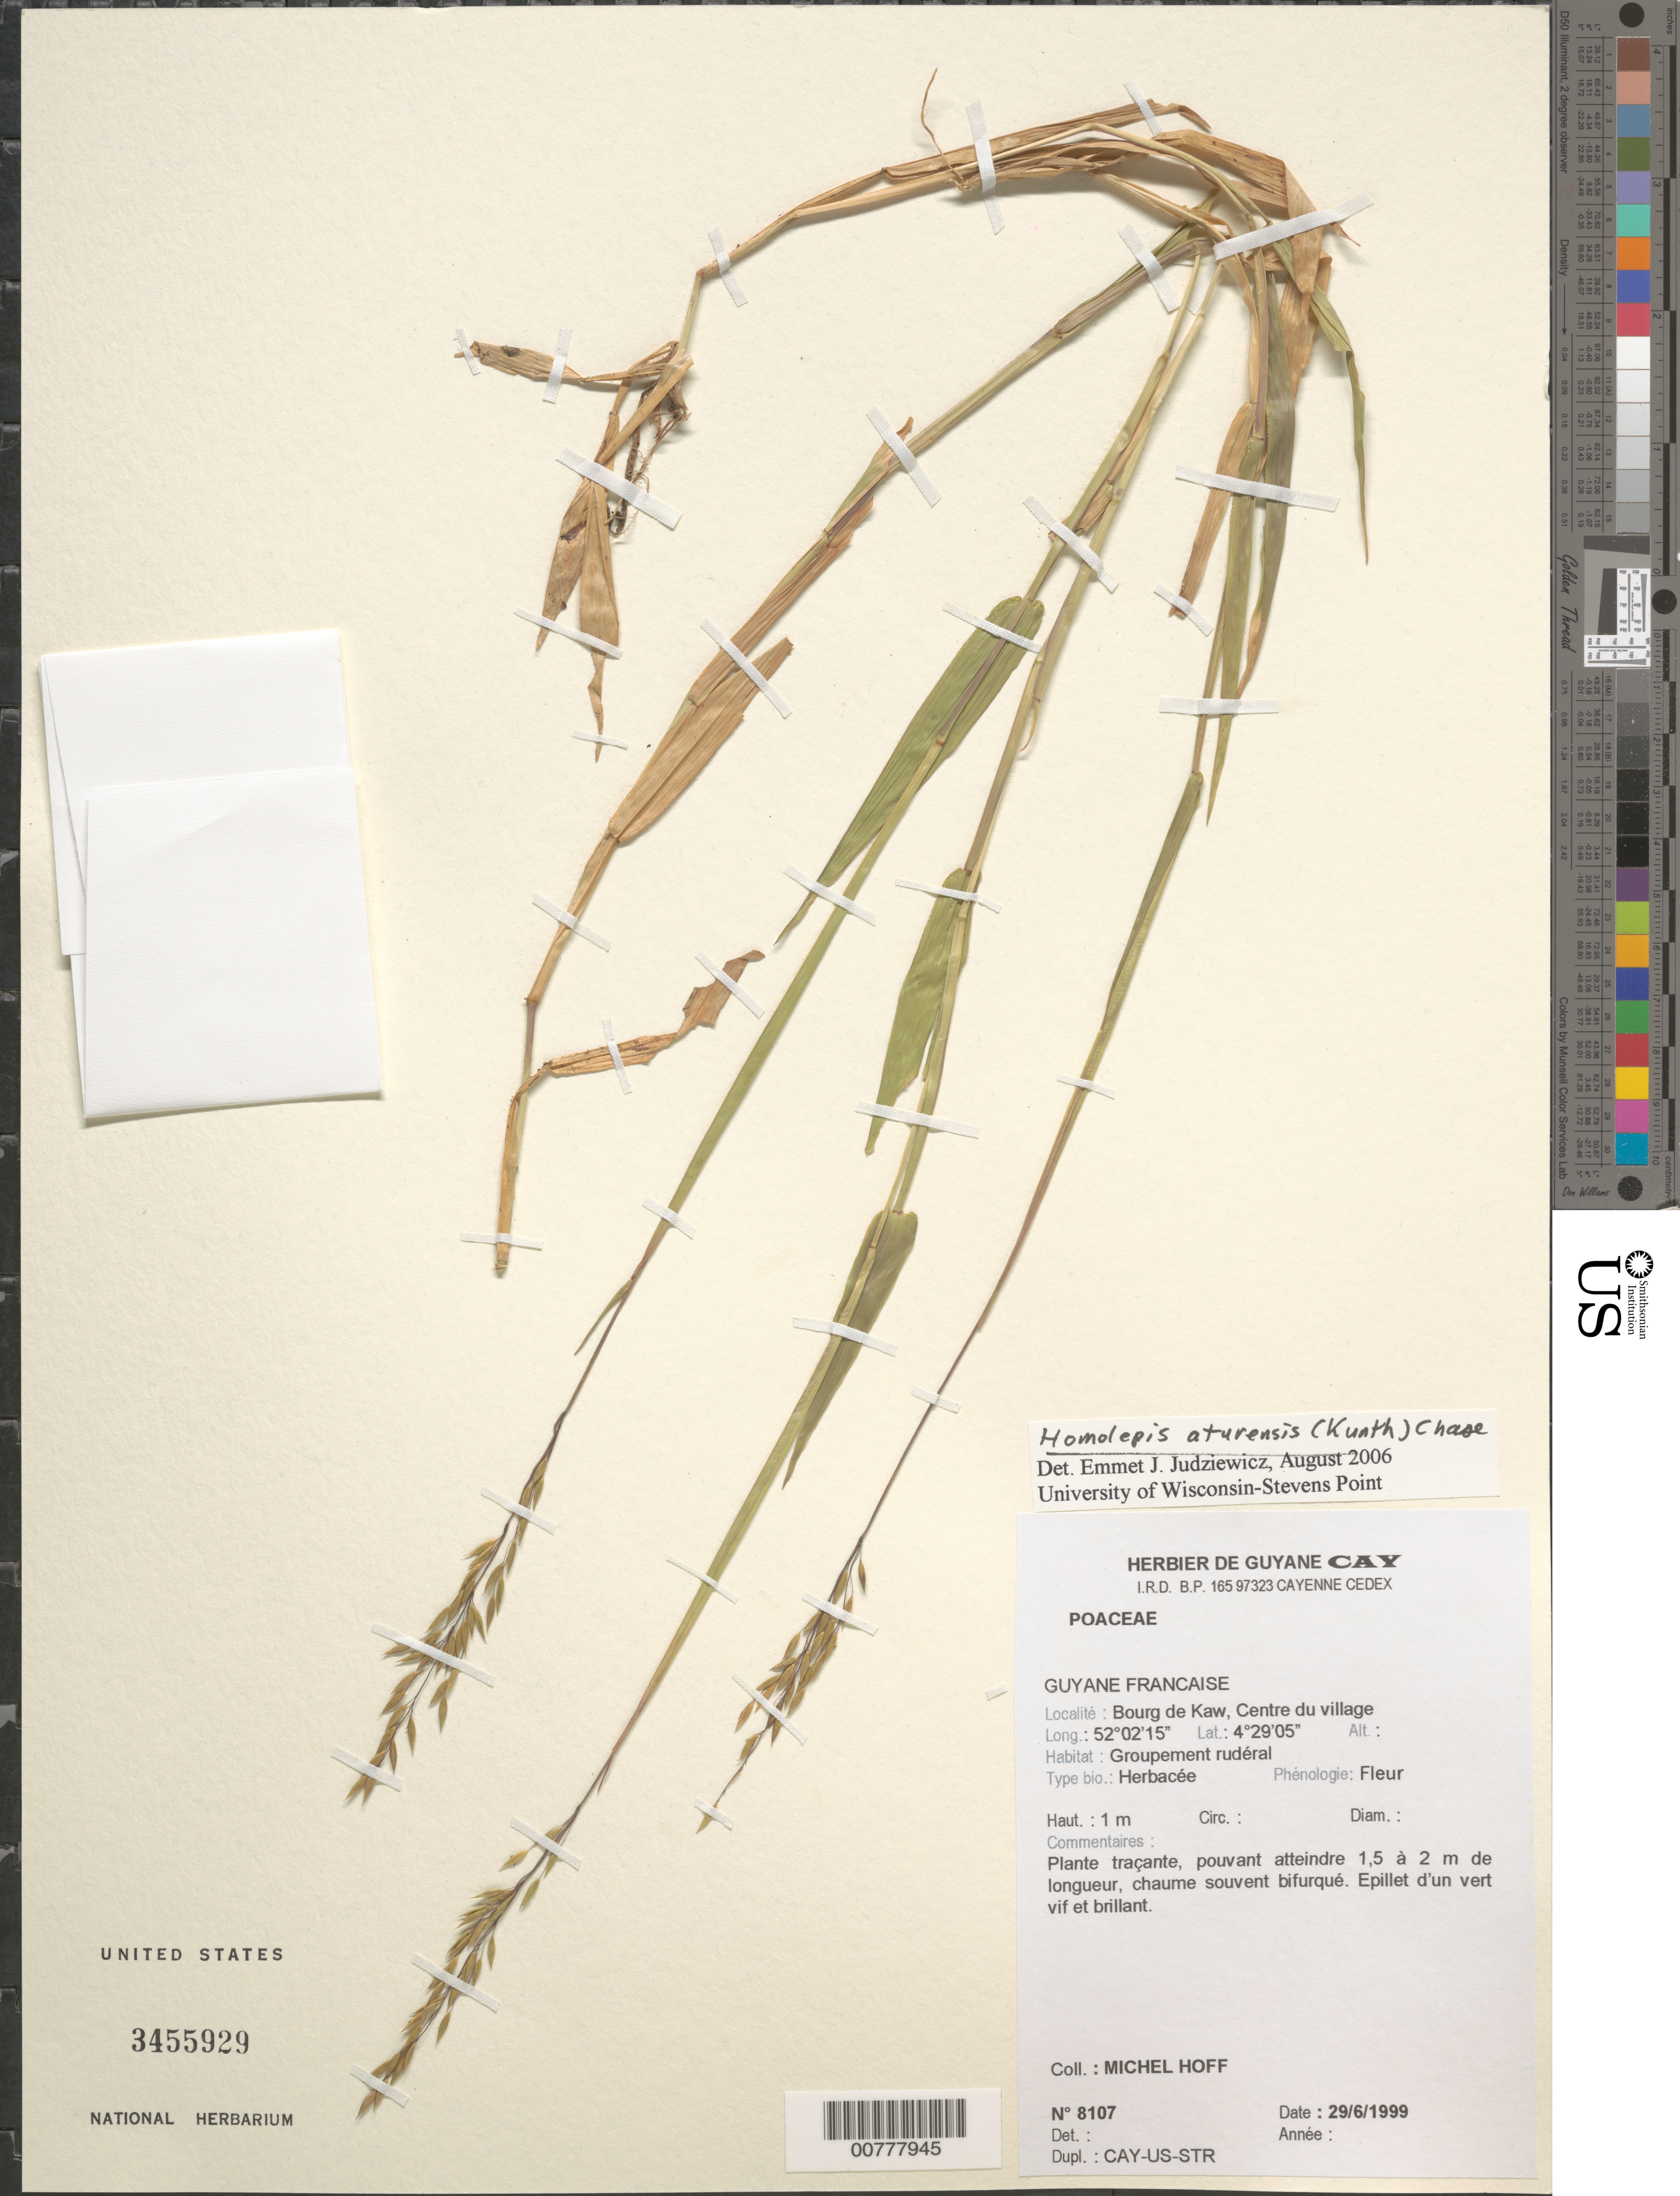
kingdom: Plantae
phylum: Tracheophyta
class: Liliopsida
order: Poales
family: Poaceae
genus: Homolepis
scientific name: Homolepis aturensis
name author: (Kunth) Chase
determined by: Judziewicz, E. J.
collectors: M. Hoff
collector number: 8107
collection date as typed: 29-Jun-99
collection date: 1999-06-29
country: French Guiana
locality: Bourg de Kaw, centre du village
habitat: Groupement rudéral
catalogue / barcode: US 3455929